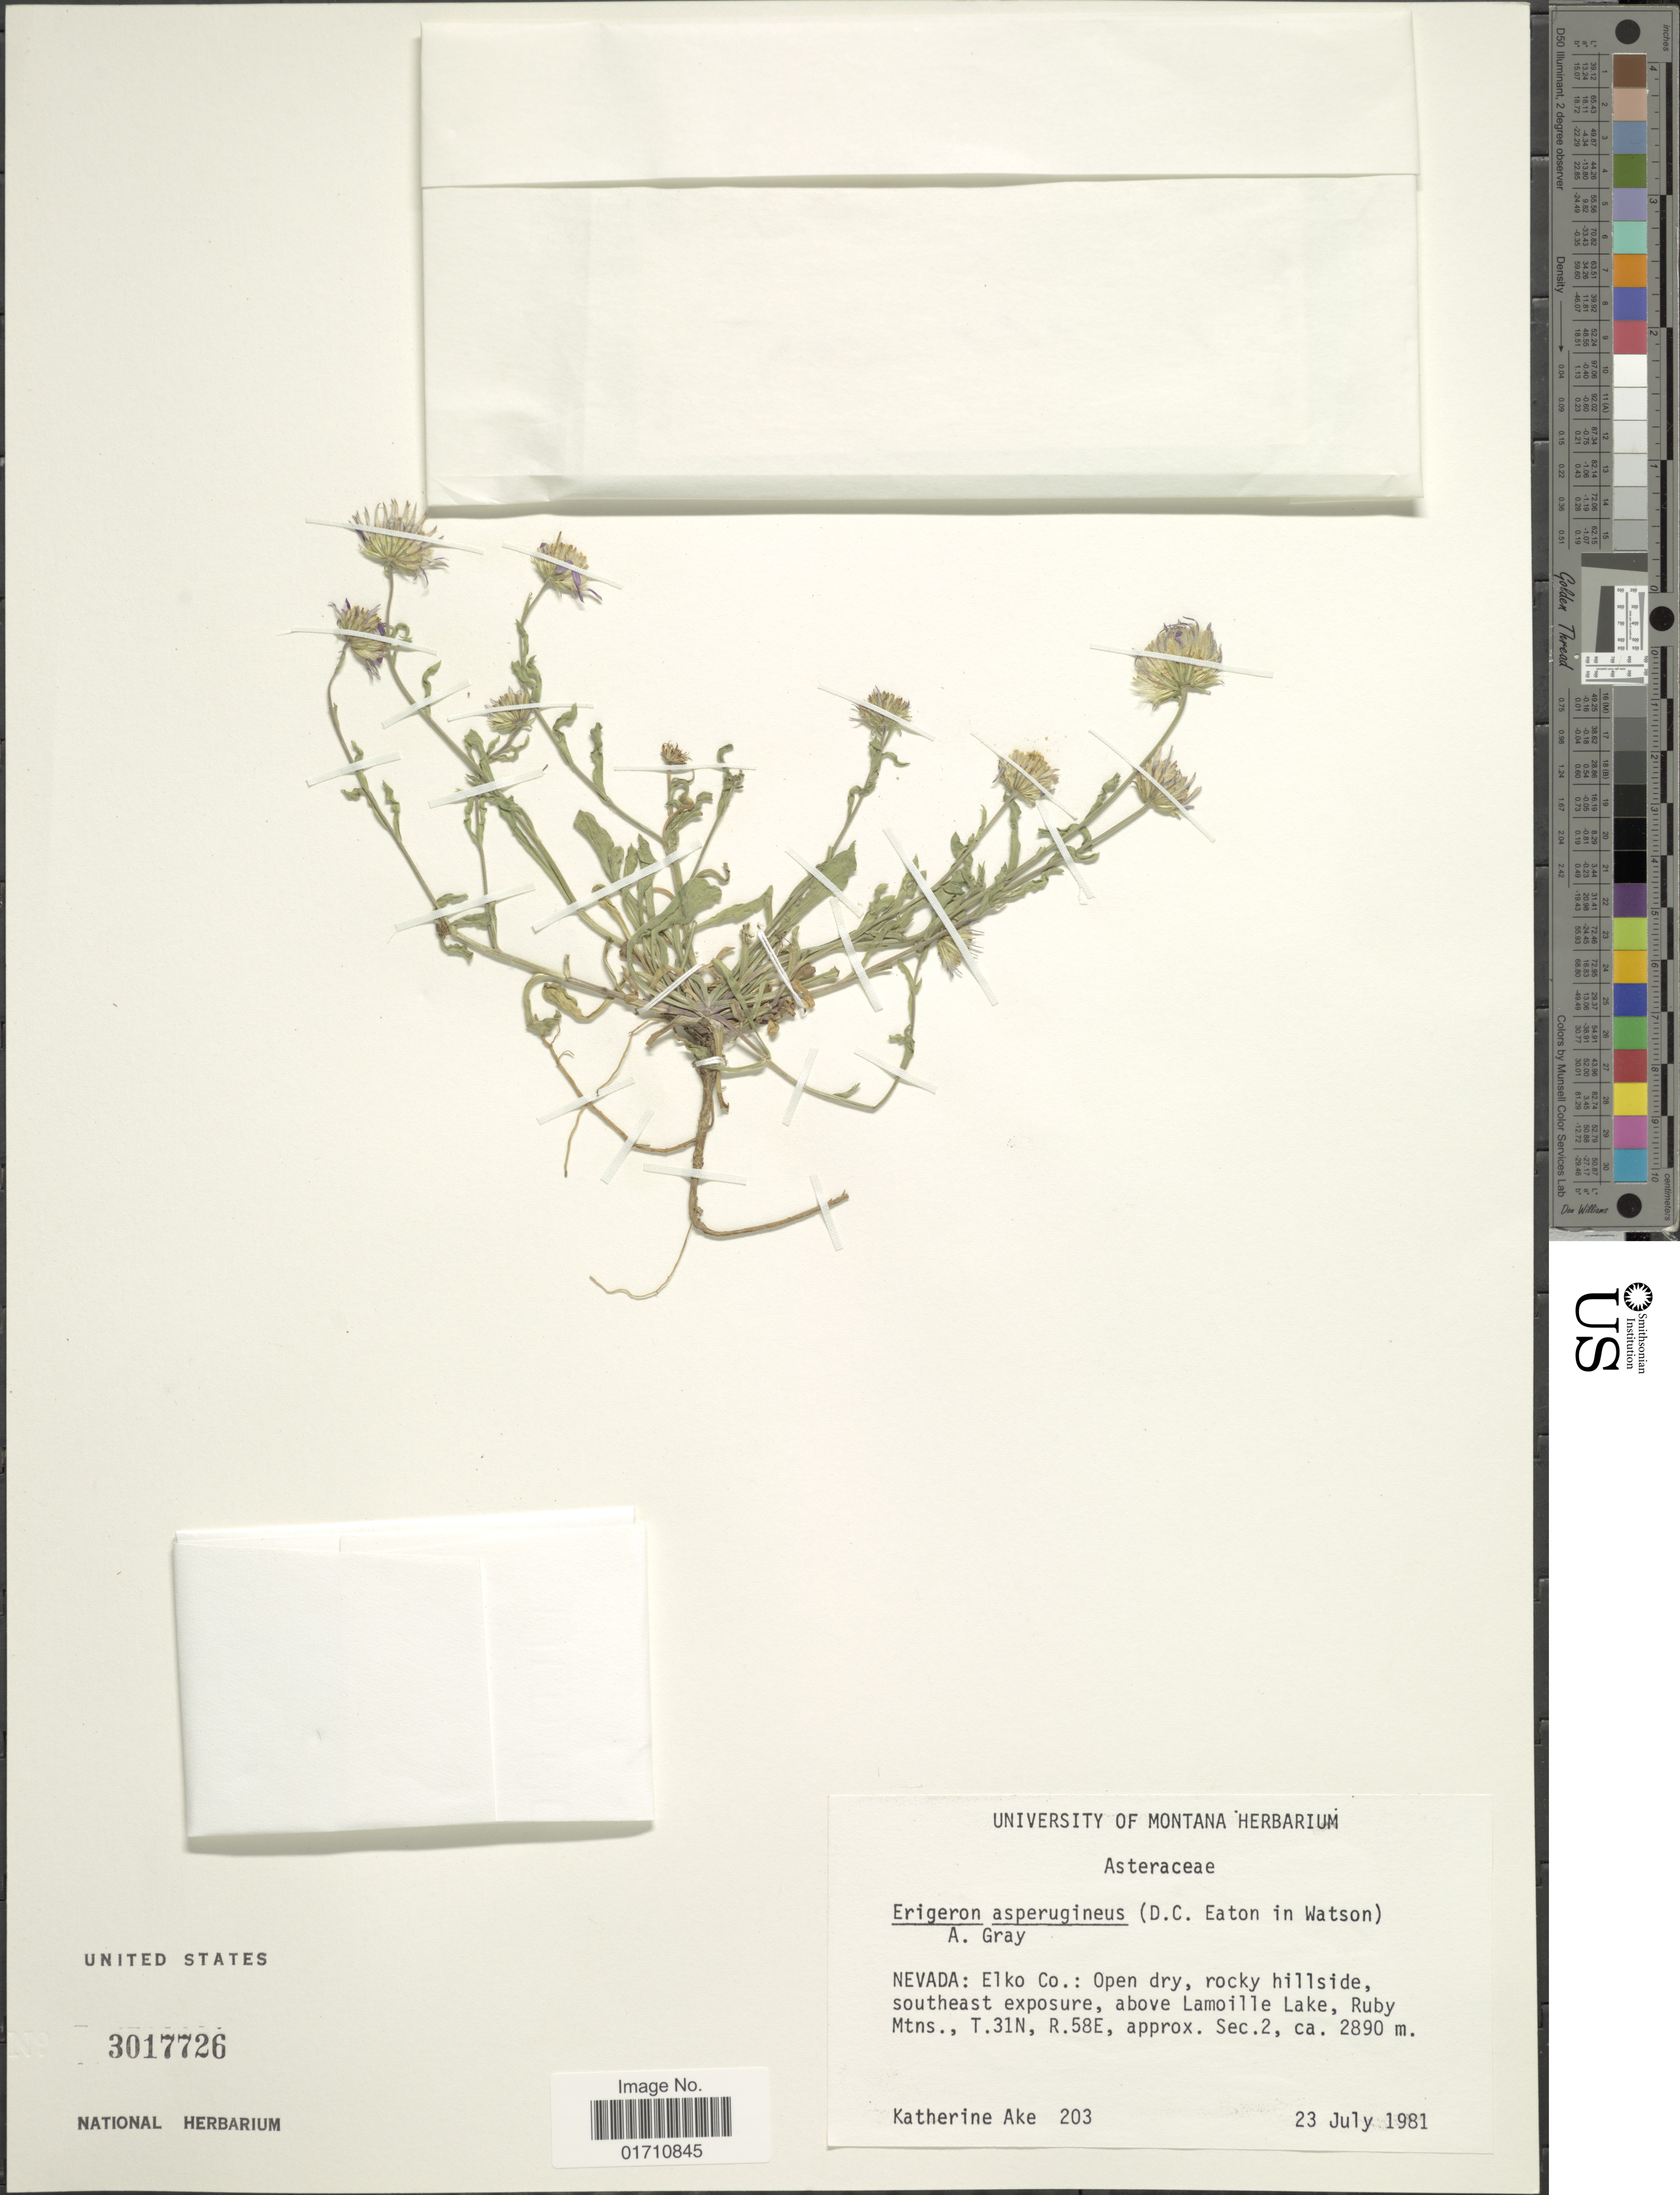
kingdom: Plantae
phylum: Tracheophyta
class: Magnoliopsida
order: Asterales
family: Asteraceae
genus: Erigeron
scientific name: Erigeron asperugineus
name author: (D.C. Eaton) A. Gray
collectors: K. Ake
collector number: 203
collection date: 1981-07-23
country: United States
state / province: Nevada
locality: Elko Co: Open dry, rocky hillside, southeast exposure, above Lamoille Lake, Ruby Mtns., T.31N, R 58E, aprrox. Sec. 2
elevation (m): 2890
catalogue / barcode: US 3017726